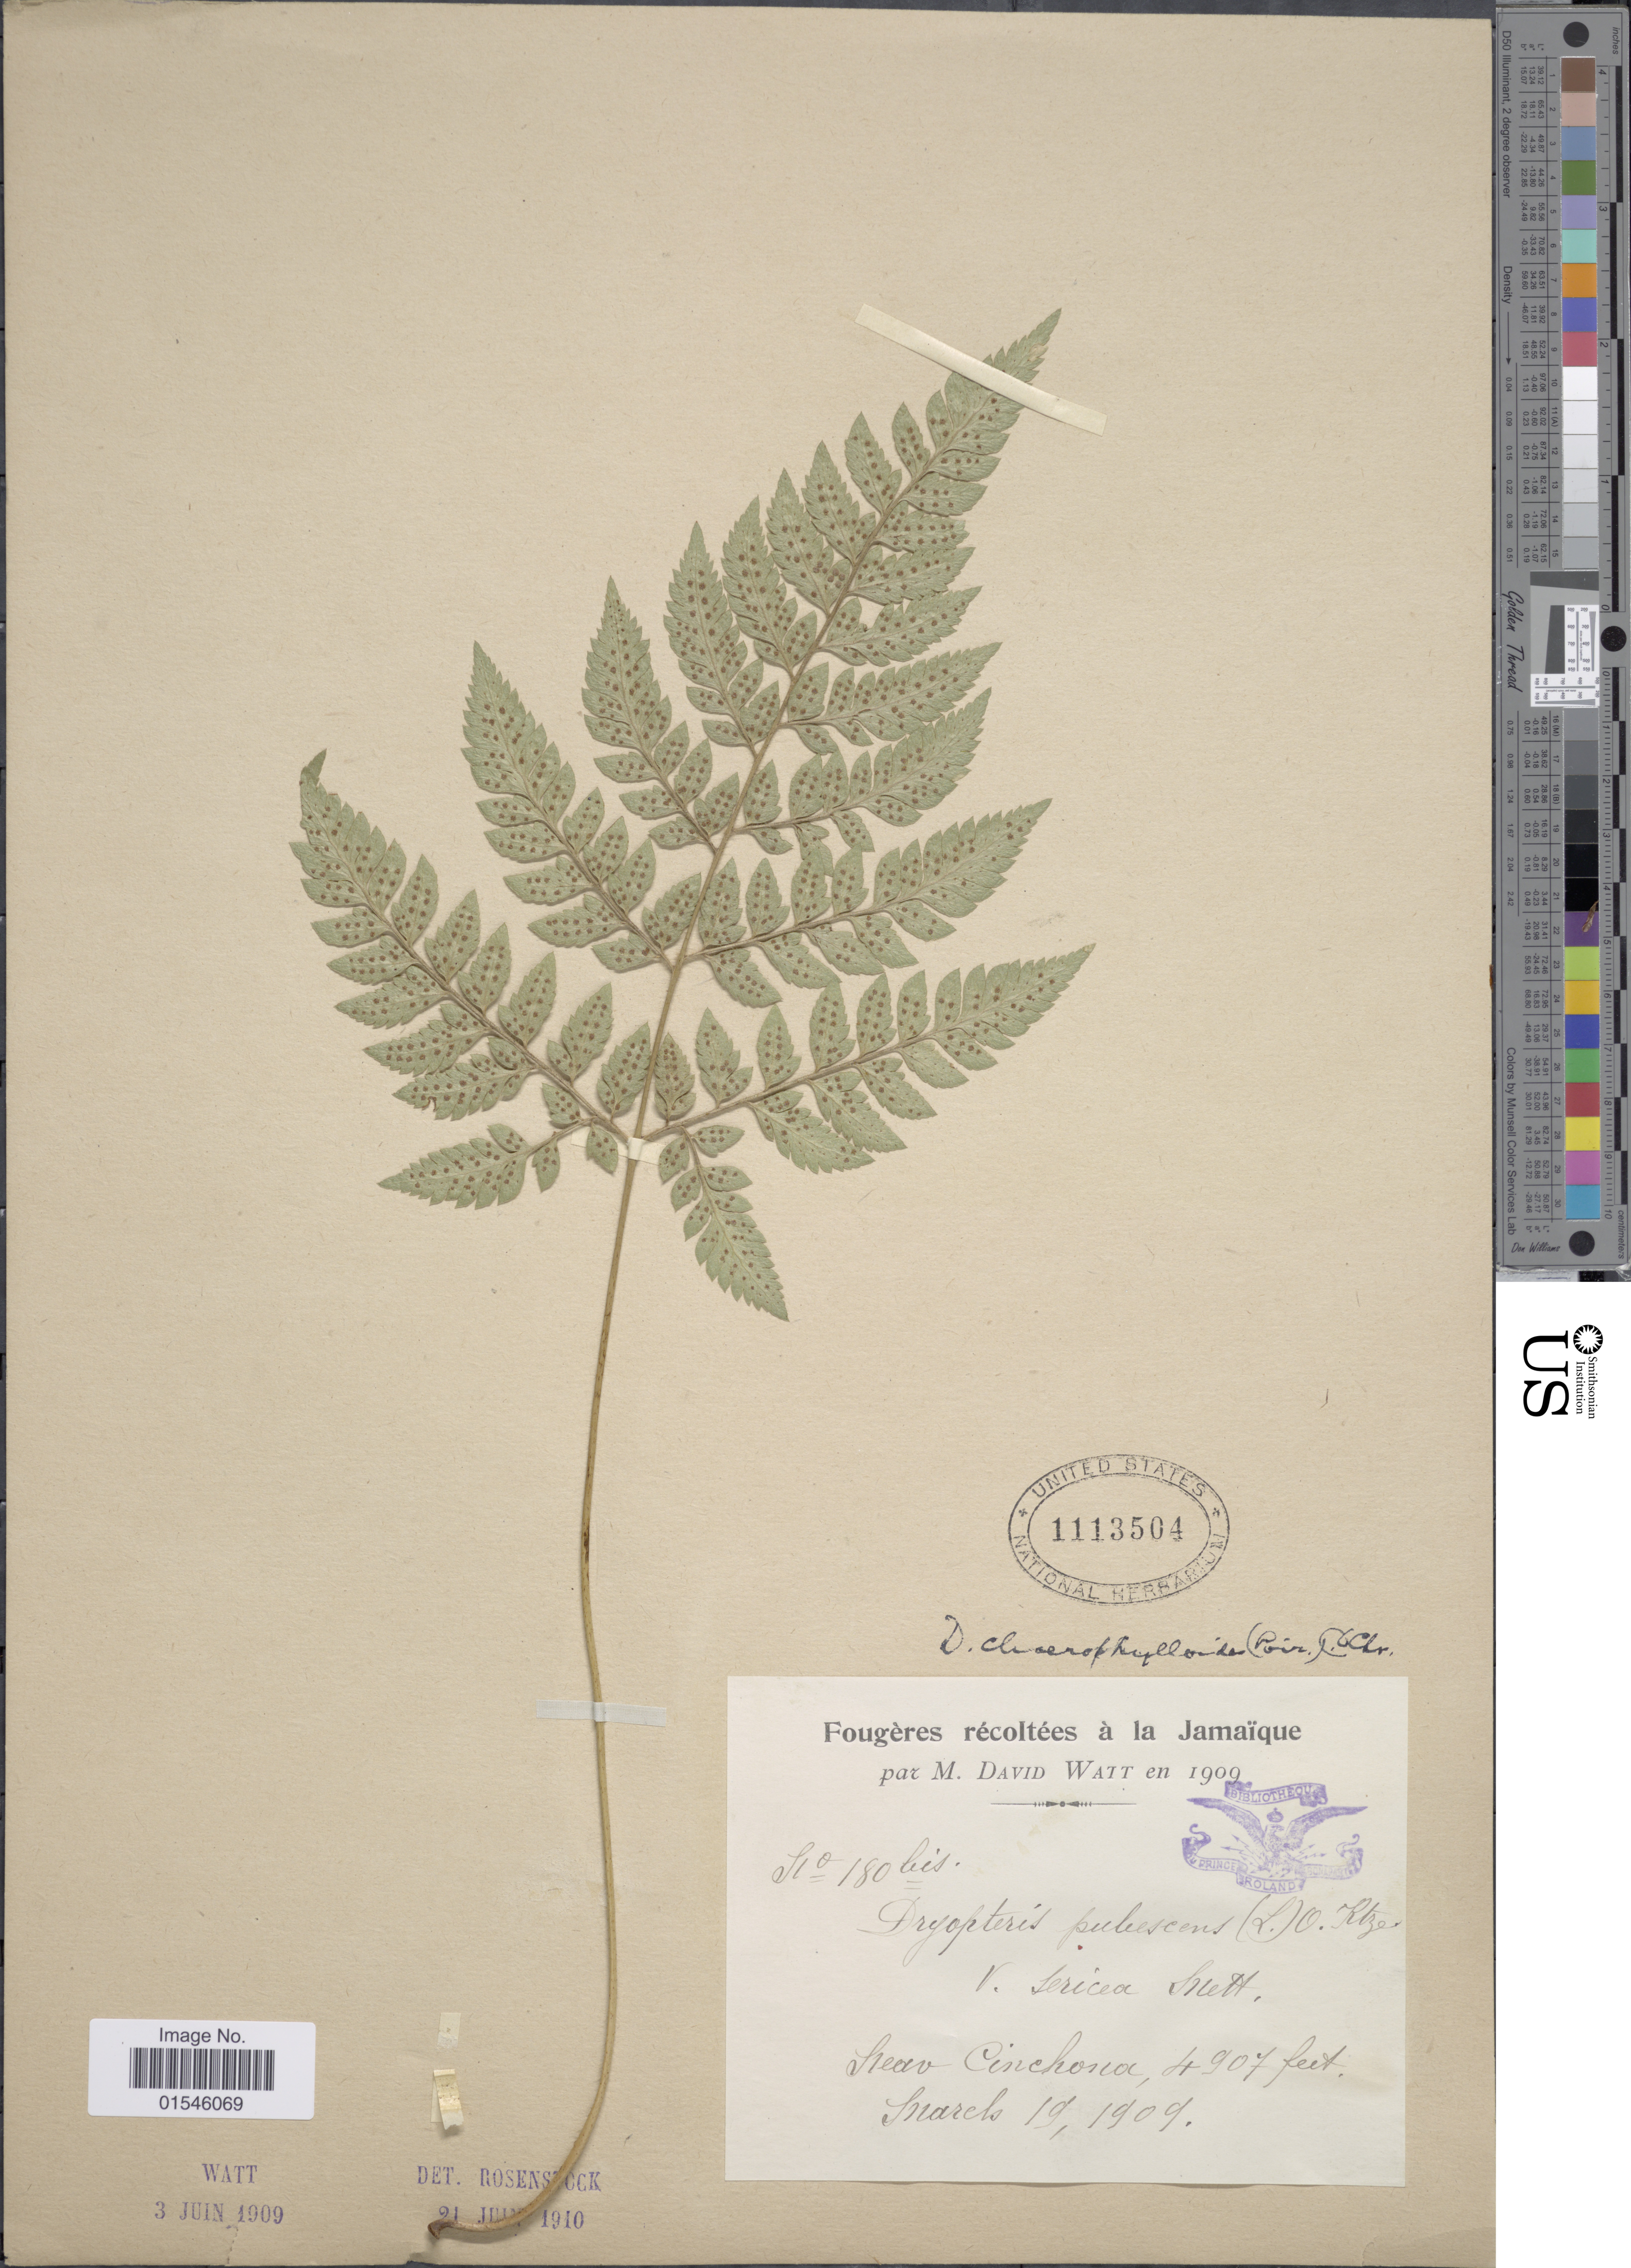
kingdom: Plantae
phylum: Tracheophyta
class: Polypodiopsida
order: Polypodiales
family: Dryopteridaceae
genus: Polystichopsis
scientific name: Polystichopsis chaerophylloides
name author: (Poir.) C.V. Morton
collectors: M. Watt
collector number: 180 bis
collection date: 1909-03-19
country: Jamaica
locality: Near Cinchona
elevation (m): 1496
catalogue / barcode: US 1113504